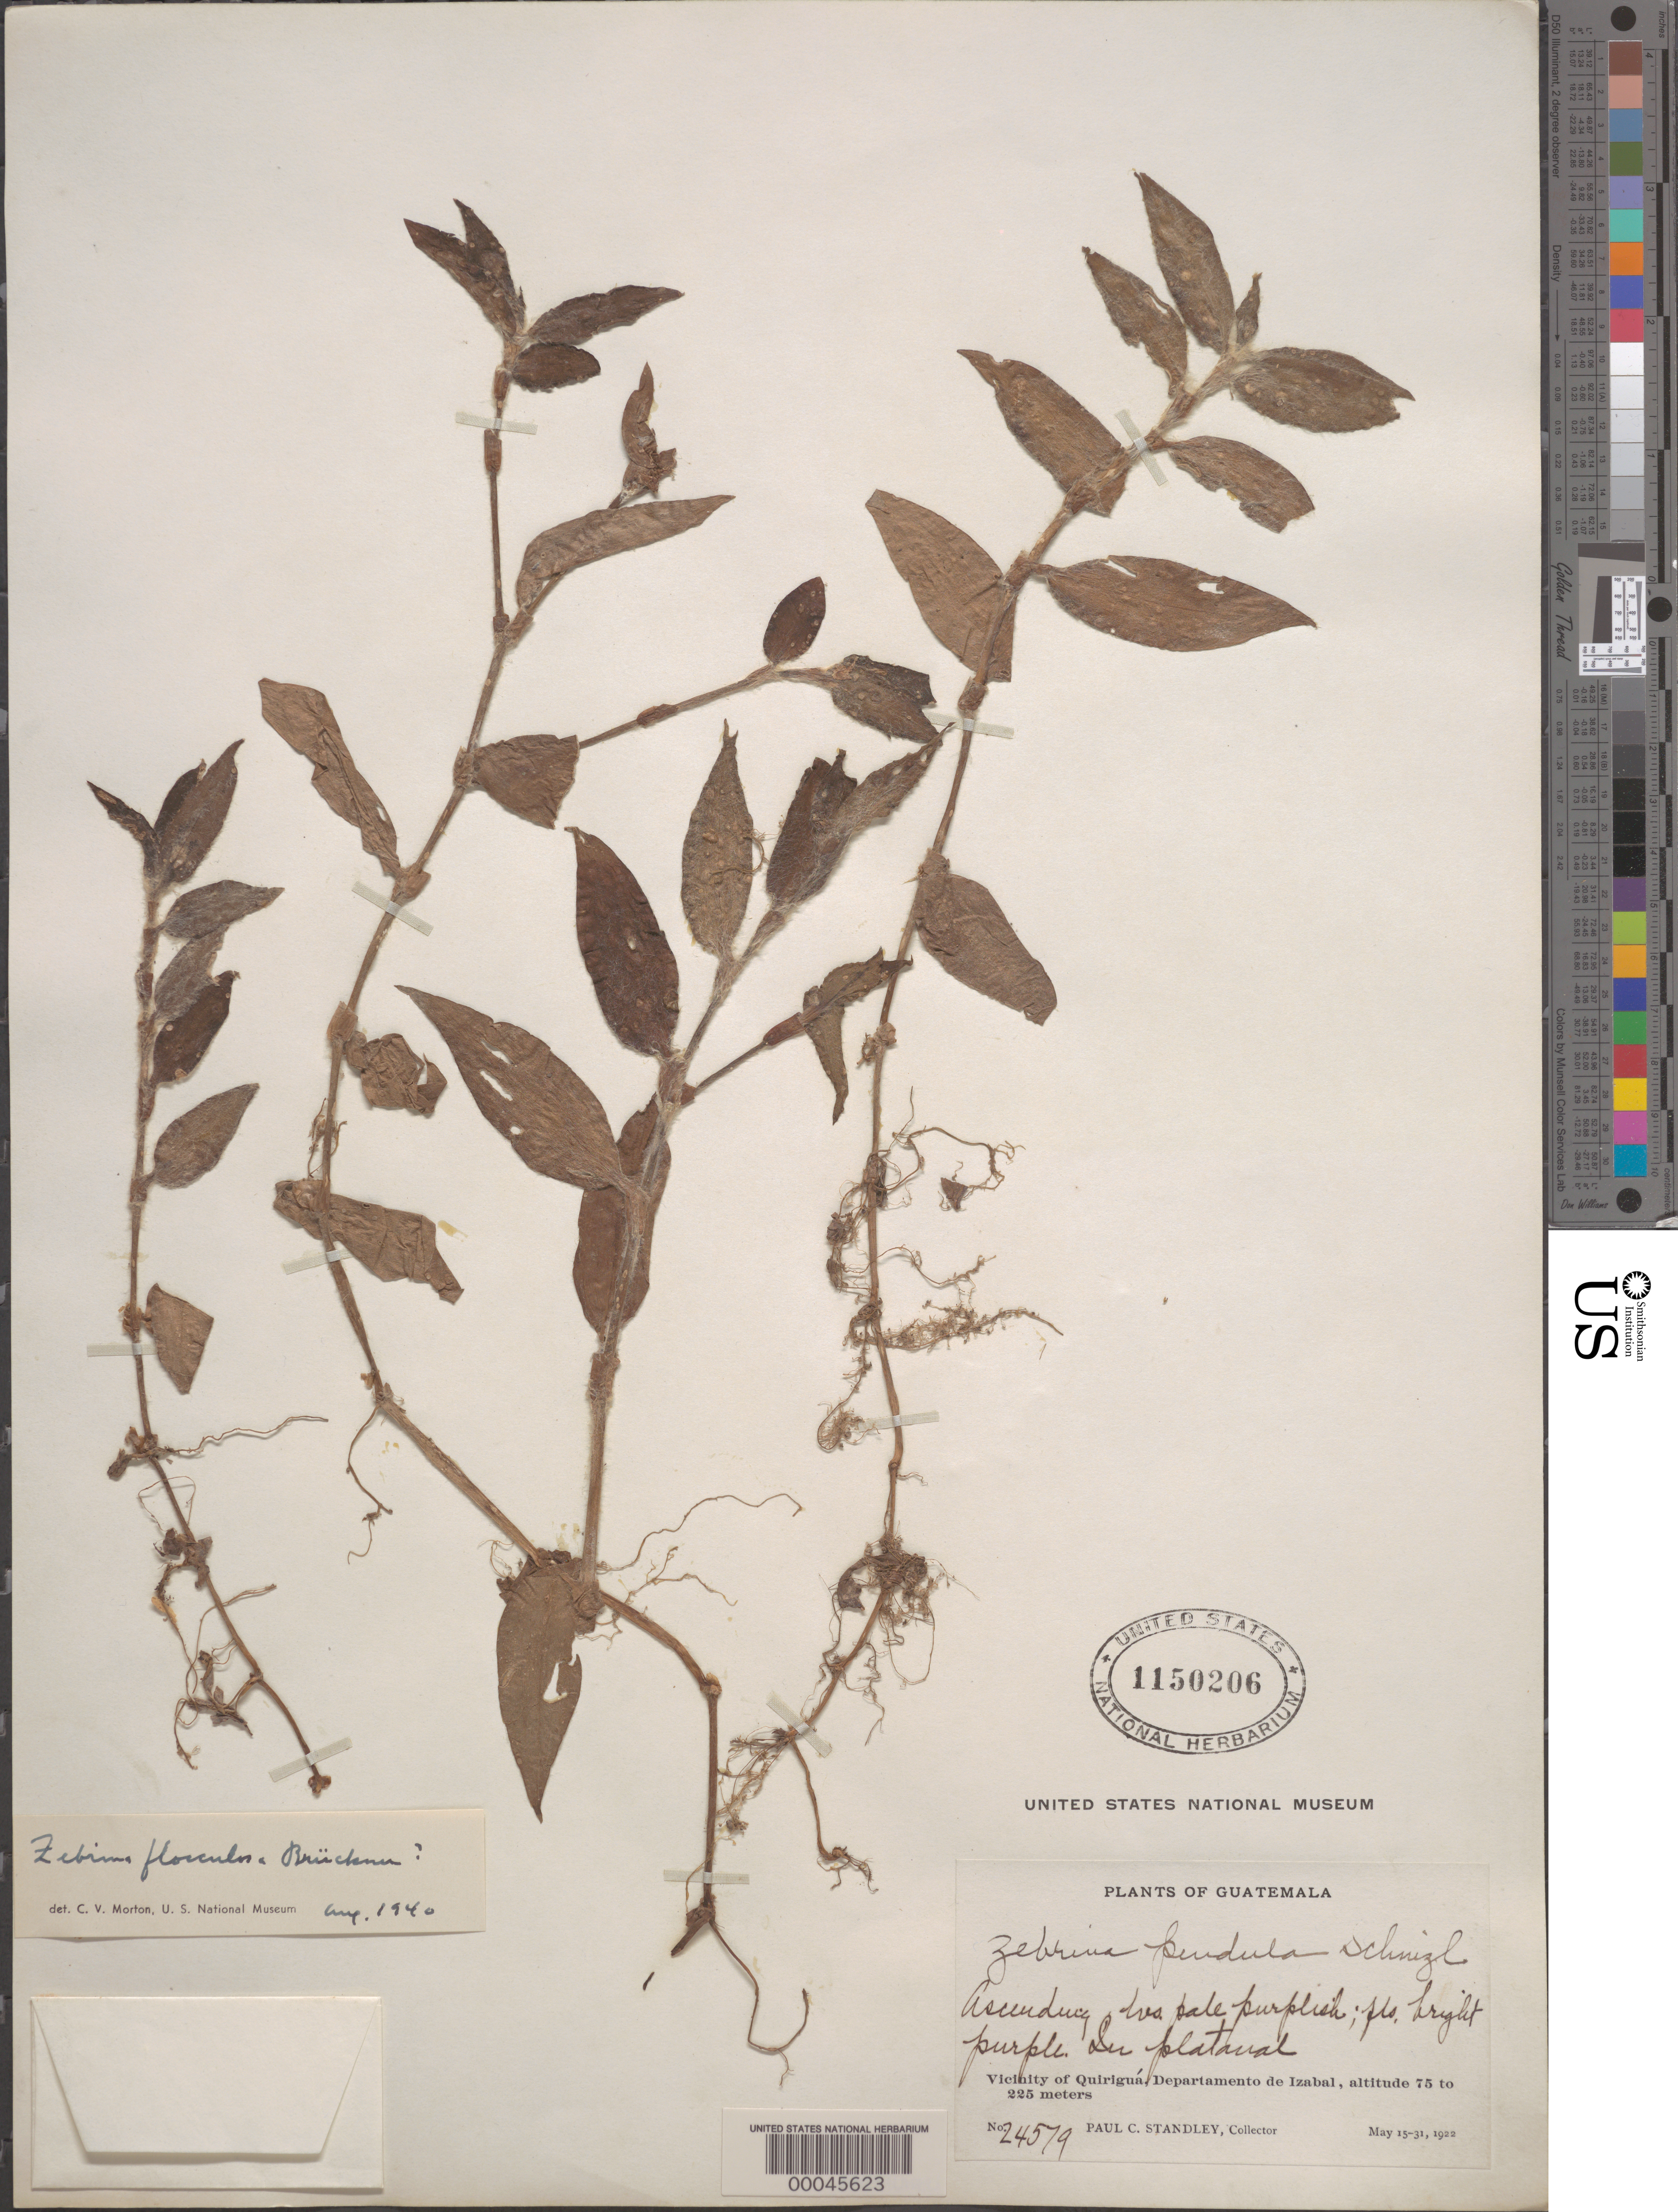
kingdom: Plantae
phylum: Tracheophyta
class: Liliopsida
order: Commelinales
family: Commelinaceae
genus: Tradescantia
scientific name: Tradescantia zebrina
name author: Bosse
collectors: P. C. Standley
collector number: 24579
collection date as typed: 15 May 1922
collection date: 1922-05-15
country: Guatemala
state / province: Izabal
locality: Near Quiriguá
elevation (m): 75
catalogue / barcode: US 1150206